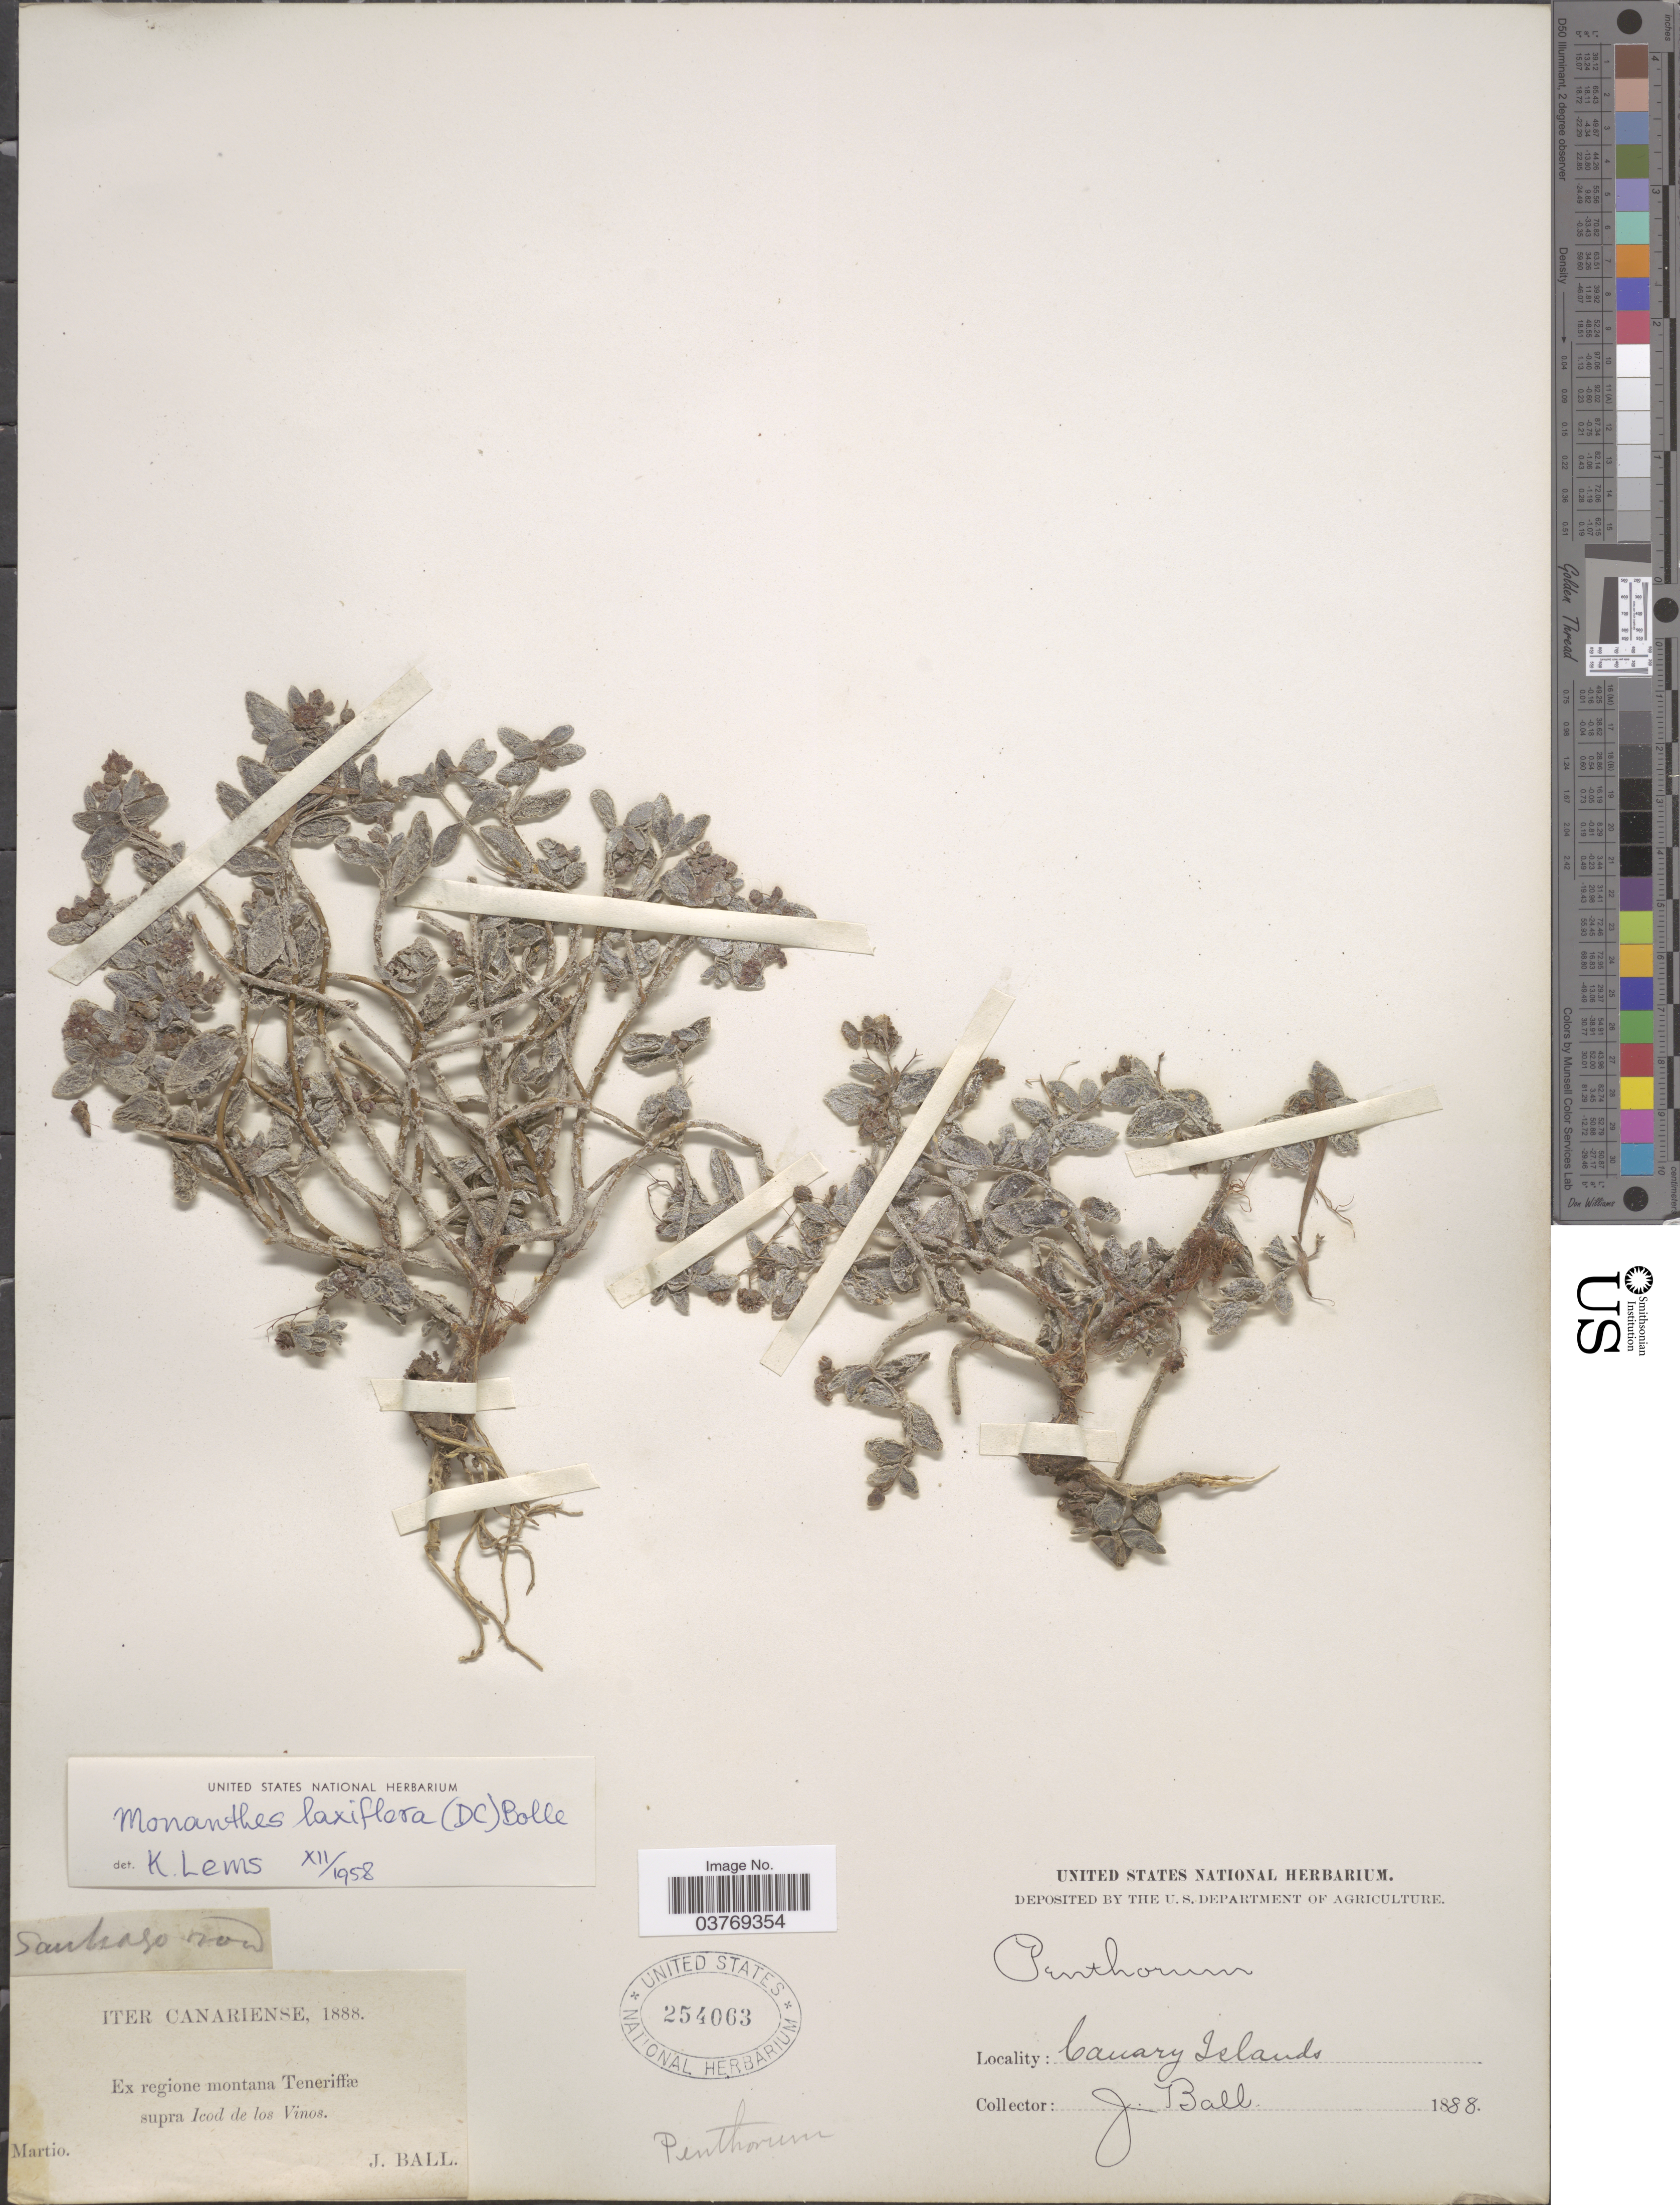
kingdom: Plantae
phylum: Tracheophyta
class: Magnoliopsida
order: Saxifragales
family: Crassulaceae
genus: Monanthes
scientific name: Monanthes laxiflora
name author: (DC.) Bolle ex Bornmüller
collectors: J. Ball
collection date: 1888-03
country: Spain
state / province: Canarias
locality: Iter Canariense. Ex regione montana Teneriffæ supra Icod de los Vinos. Canary Islands.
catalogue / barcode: US 254063